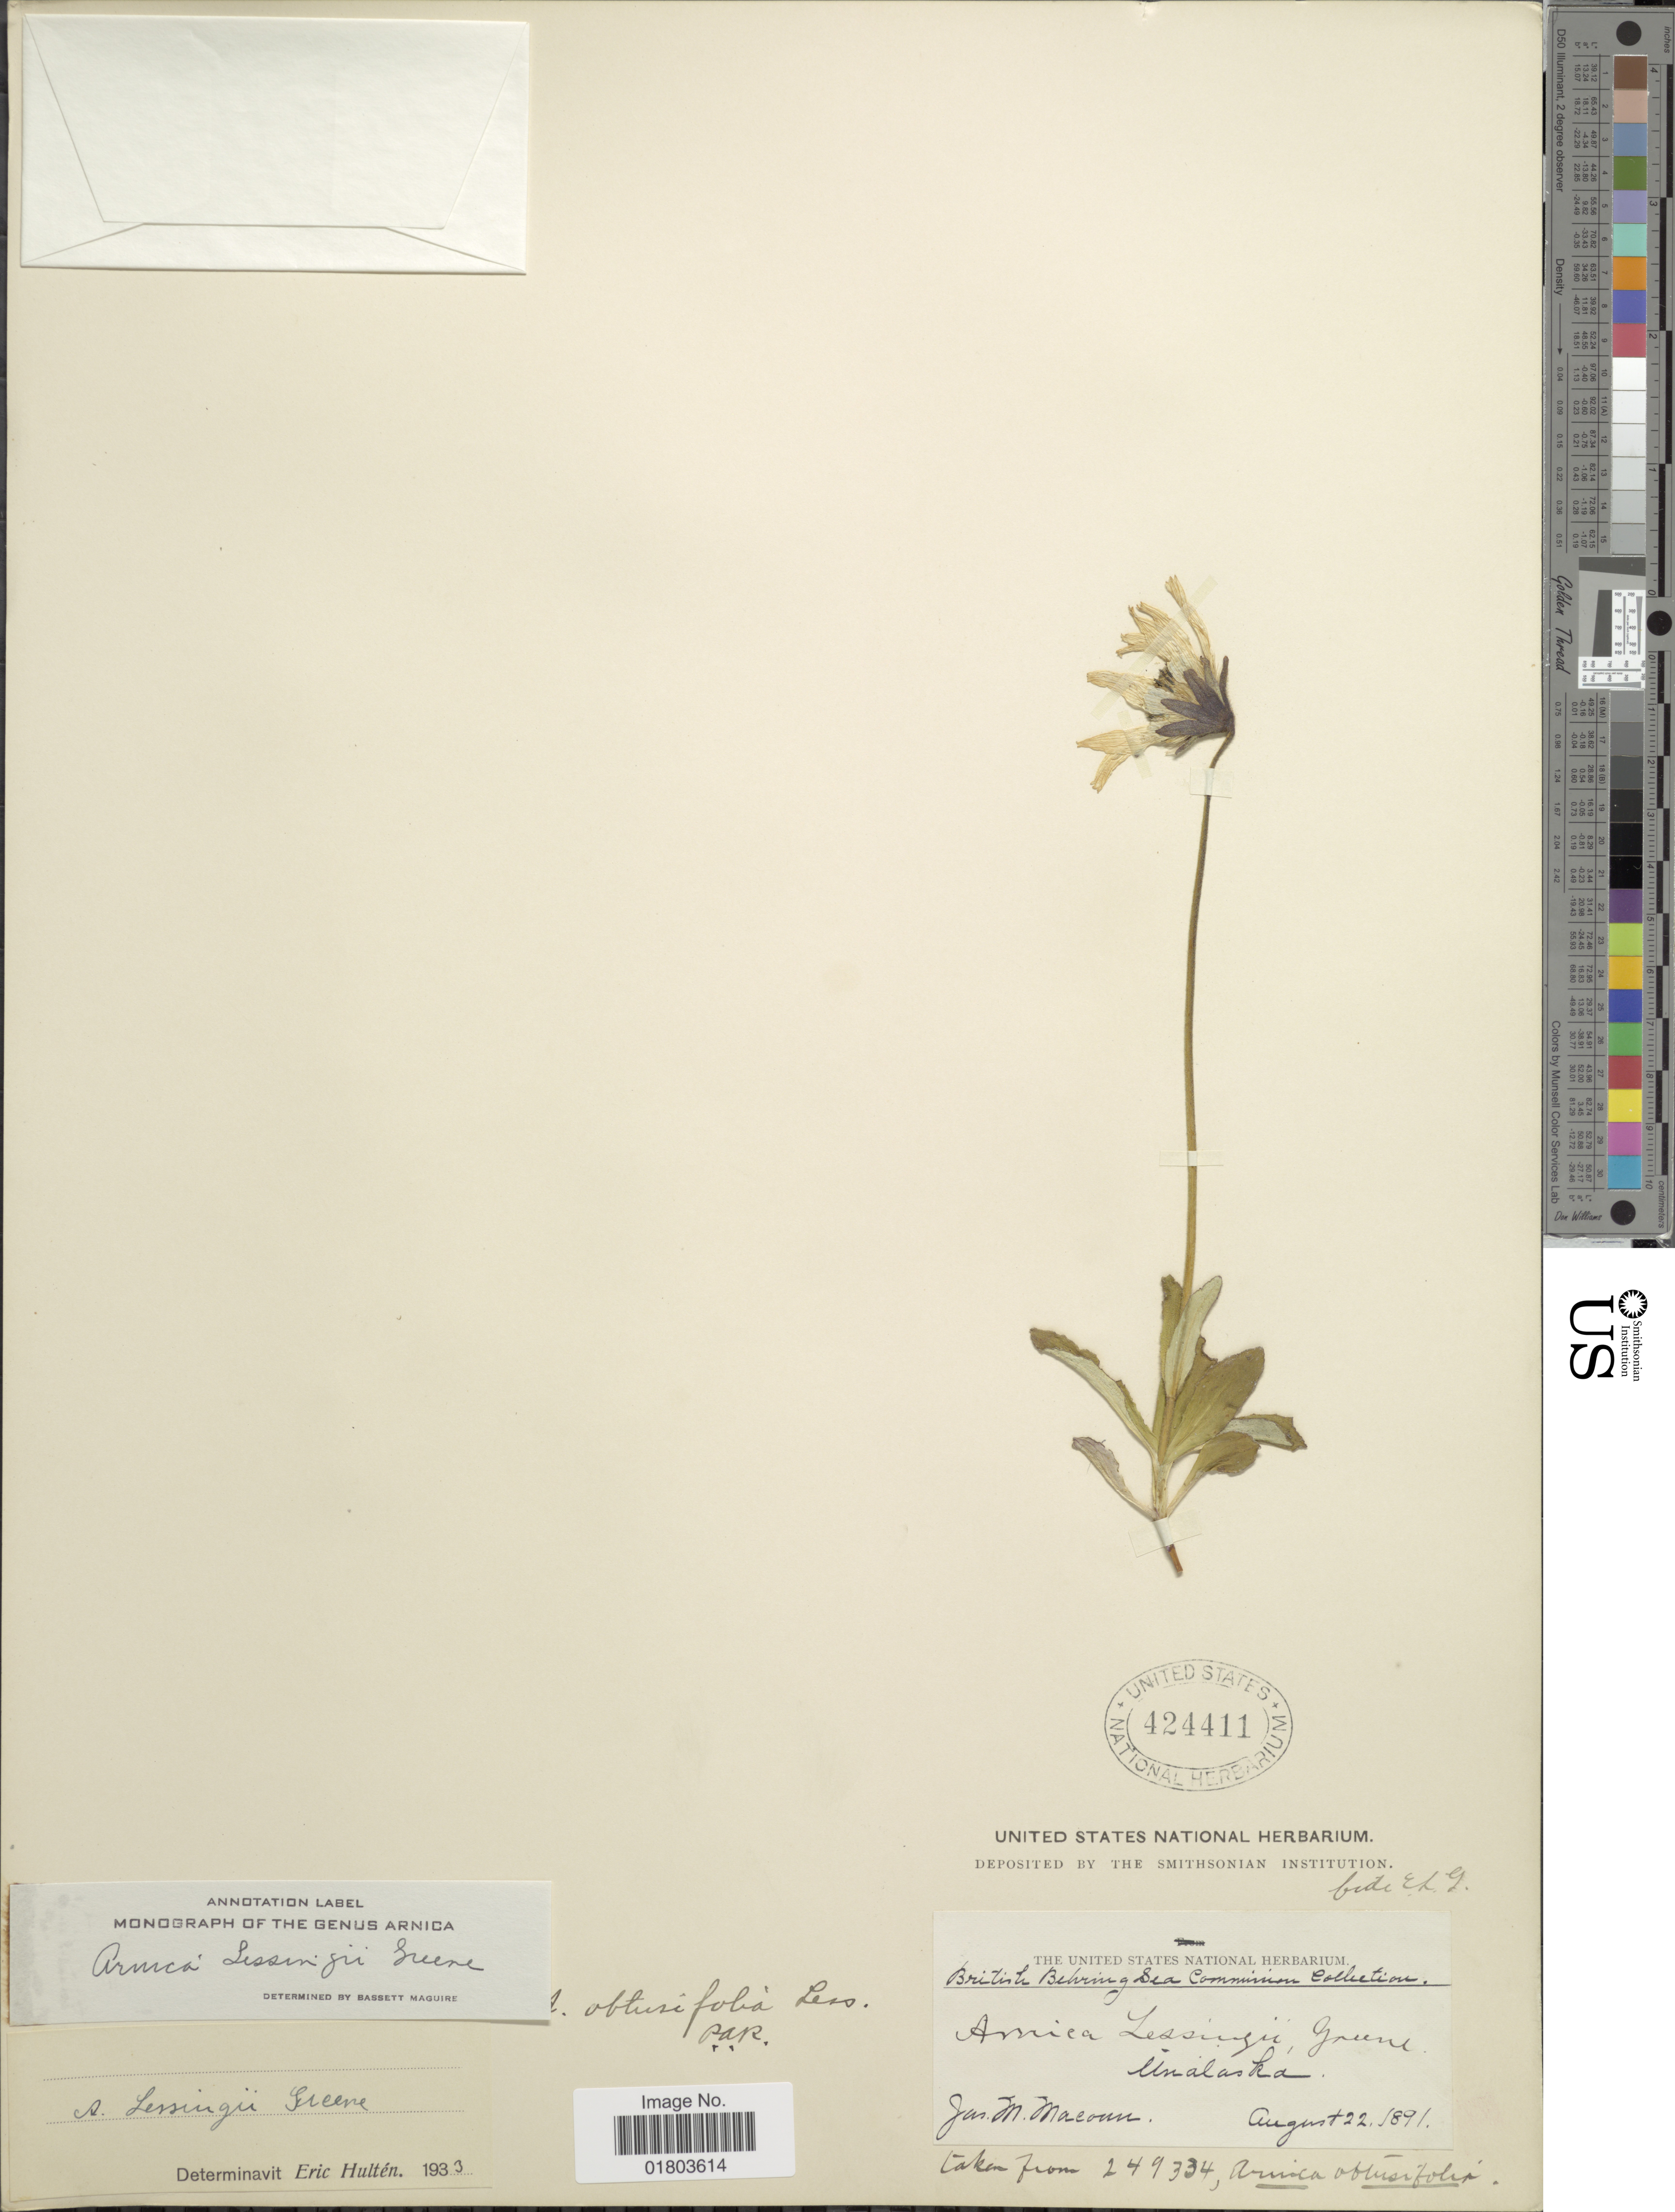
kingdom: Plantae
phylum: Tracheophyta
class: Magnoliopsida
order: Asterales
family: Asteraceae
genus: Arnica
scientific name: Arnica lessingii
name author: (Torr. & A. Gray) Greene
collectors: J. M. Macoun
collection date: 1891-08-22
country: United States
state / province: Alaska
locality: Unalaska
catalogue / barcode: US 424411